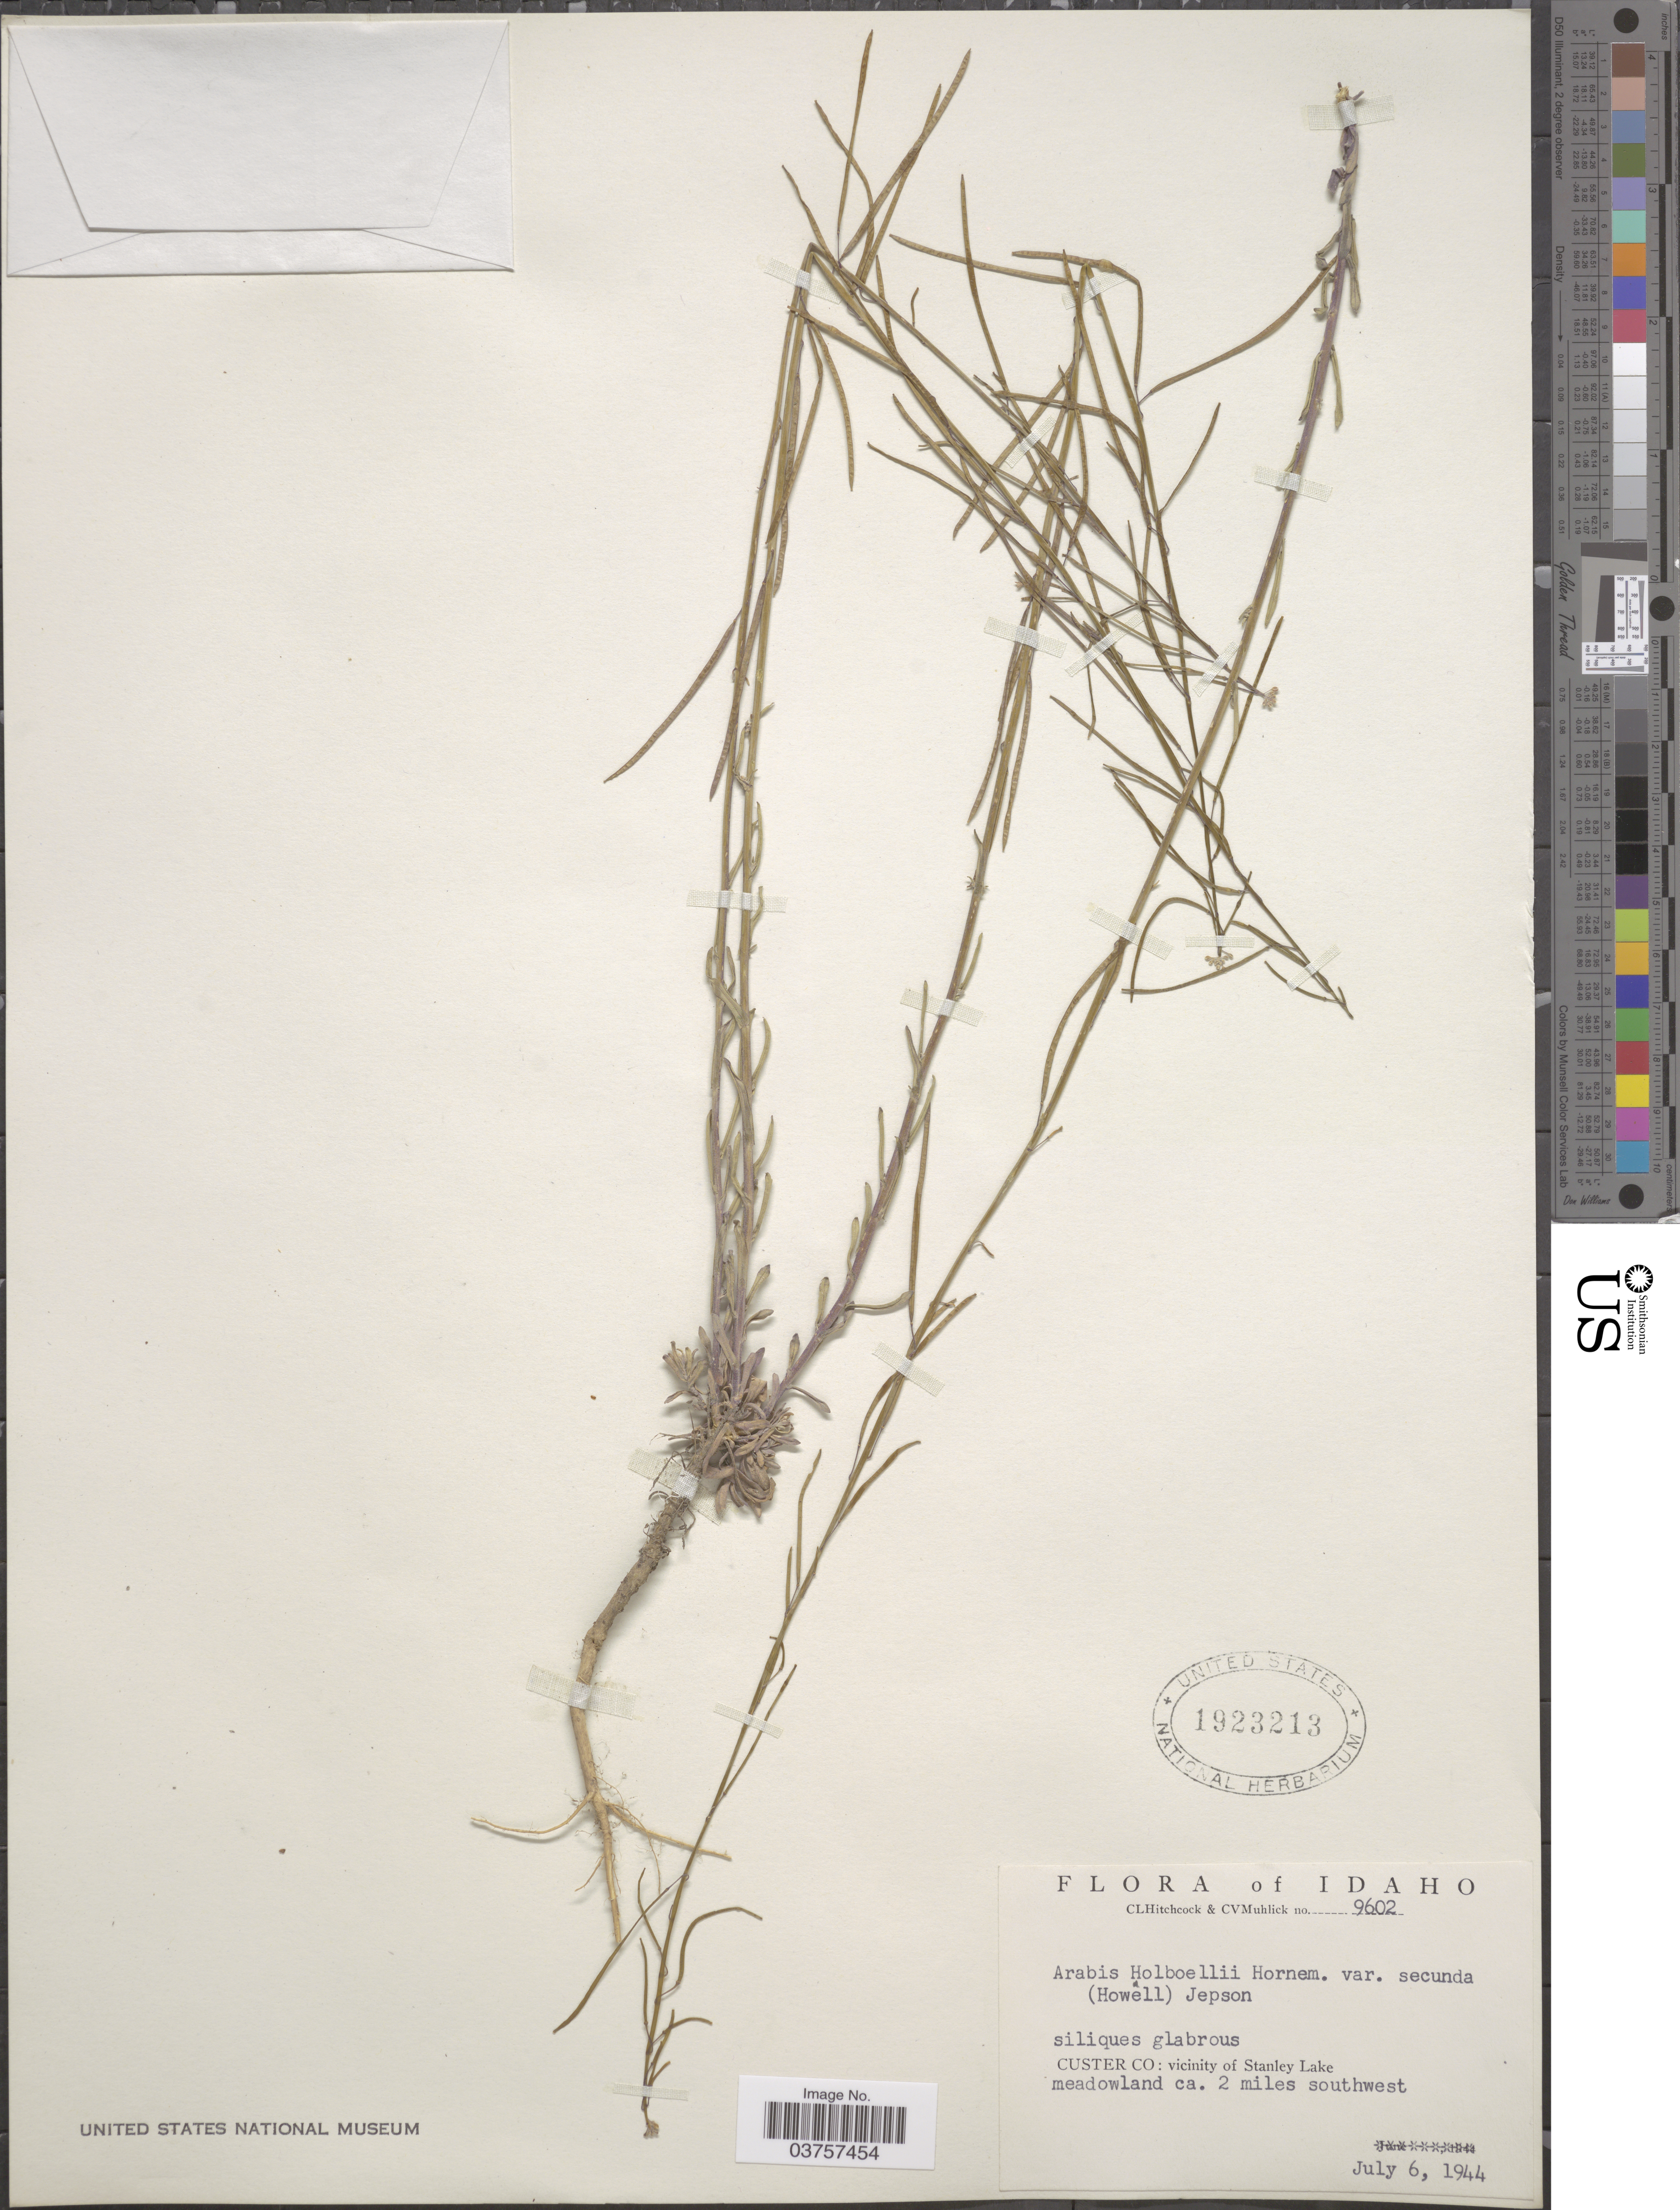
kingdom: Plantae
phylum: Tracheophyta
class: Magnoliopsida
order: Brassicales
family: Brassicaceae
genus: Arabis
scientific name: Arabis holboellii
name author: Hornem.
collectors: C. L. Hitchcock & C. V. Muhlick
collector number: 9602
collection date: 1944-07-06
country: United States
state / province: Idaho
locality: Custer Co: vicinity of Stanley Lake; meadowland ca. 2 miles southwest.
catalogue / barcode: US 1923213